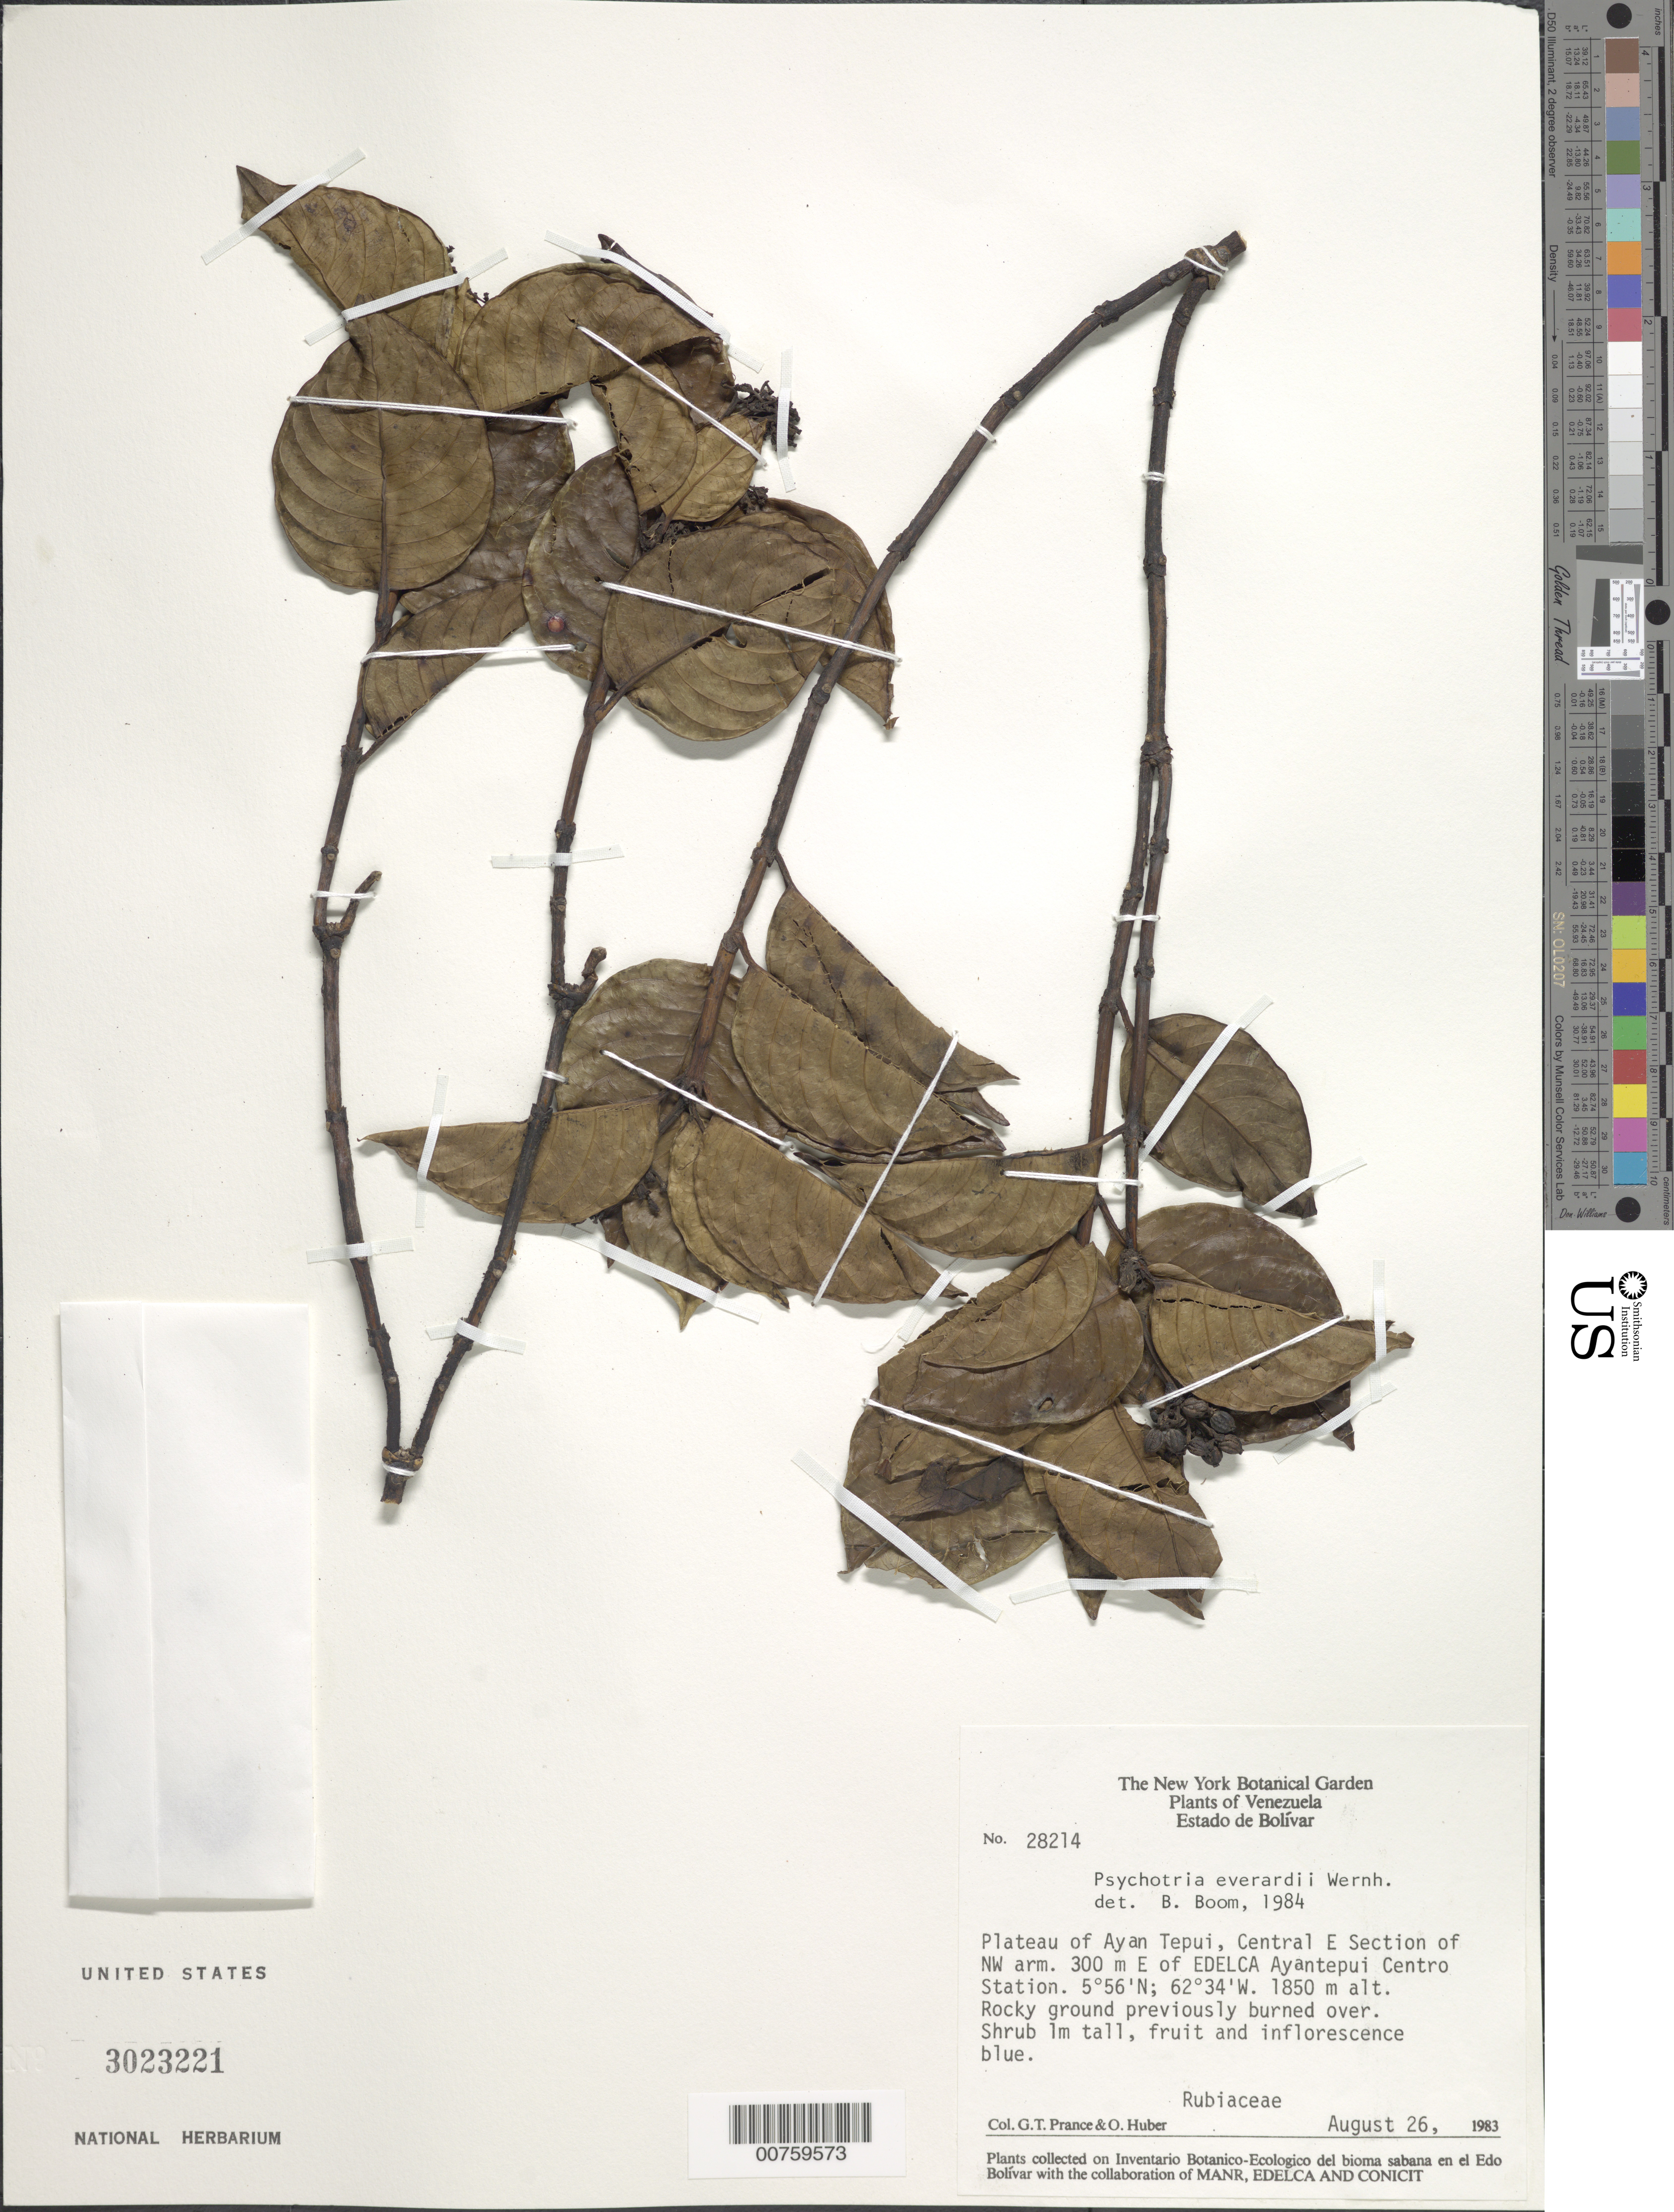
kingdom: Plantae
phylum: Tracheophyta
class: Magnoliopsida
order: Gentianales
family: Rubiaceae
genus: Psychotria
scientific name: Psychotria everardii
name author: Wernham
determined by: Boom, B. M.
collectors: G. T. Prance & O. Huber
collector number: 28214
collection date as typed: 26-Aug-83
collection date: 1983-08-26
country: Venezuela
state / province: Bolívar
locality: Auyan tepuí plateau, Central E section of NW arm. 300 m E of EDELAC Aantepuí-Centro Station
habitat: Rocky ground previously burned over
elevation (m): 1850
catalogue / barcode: US 3023221